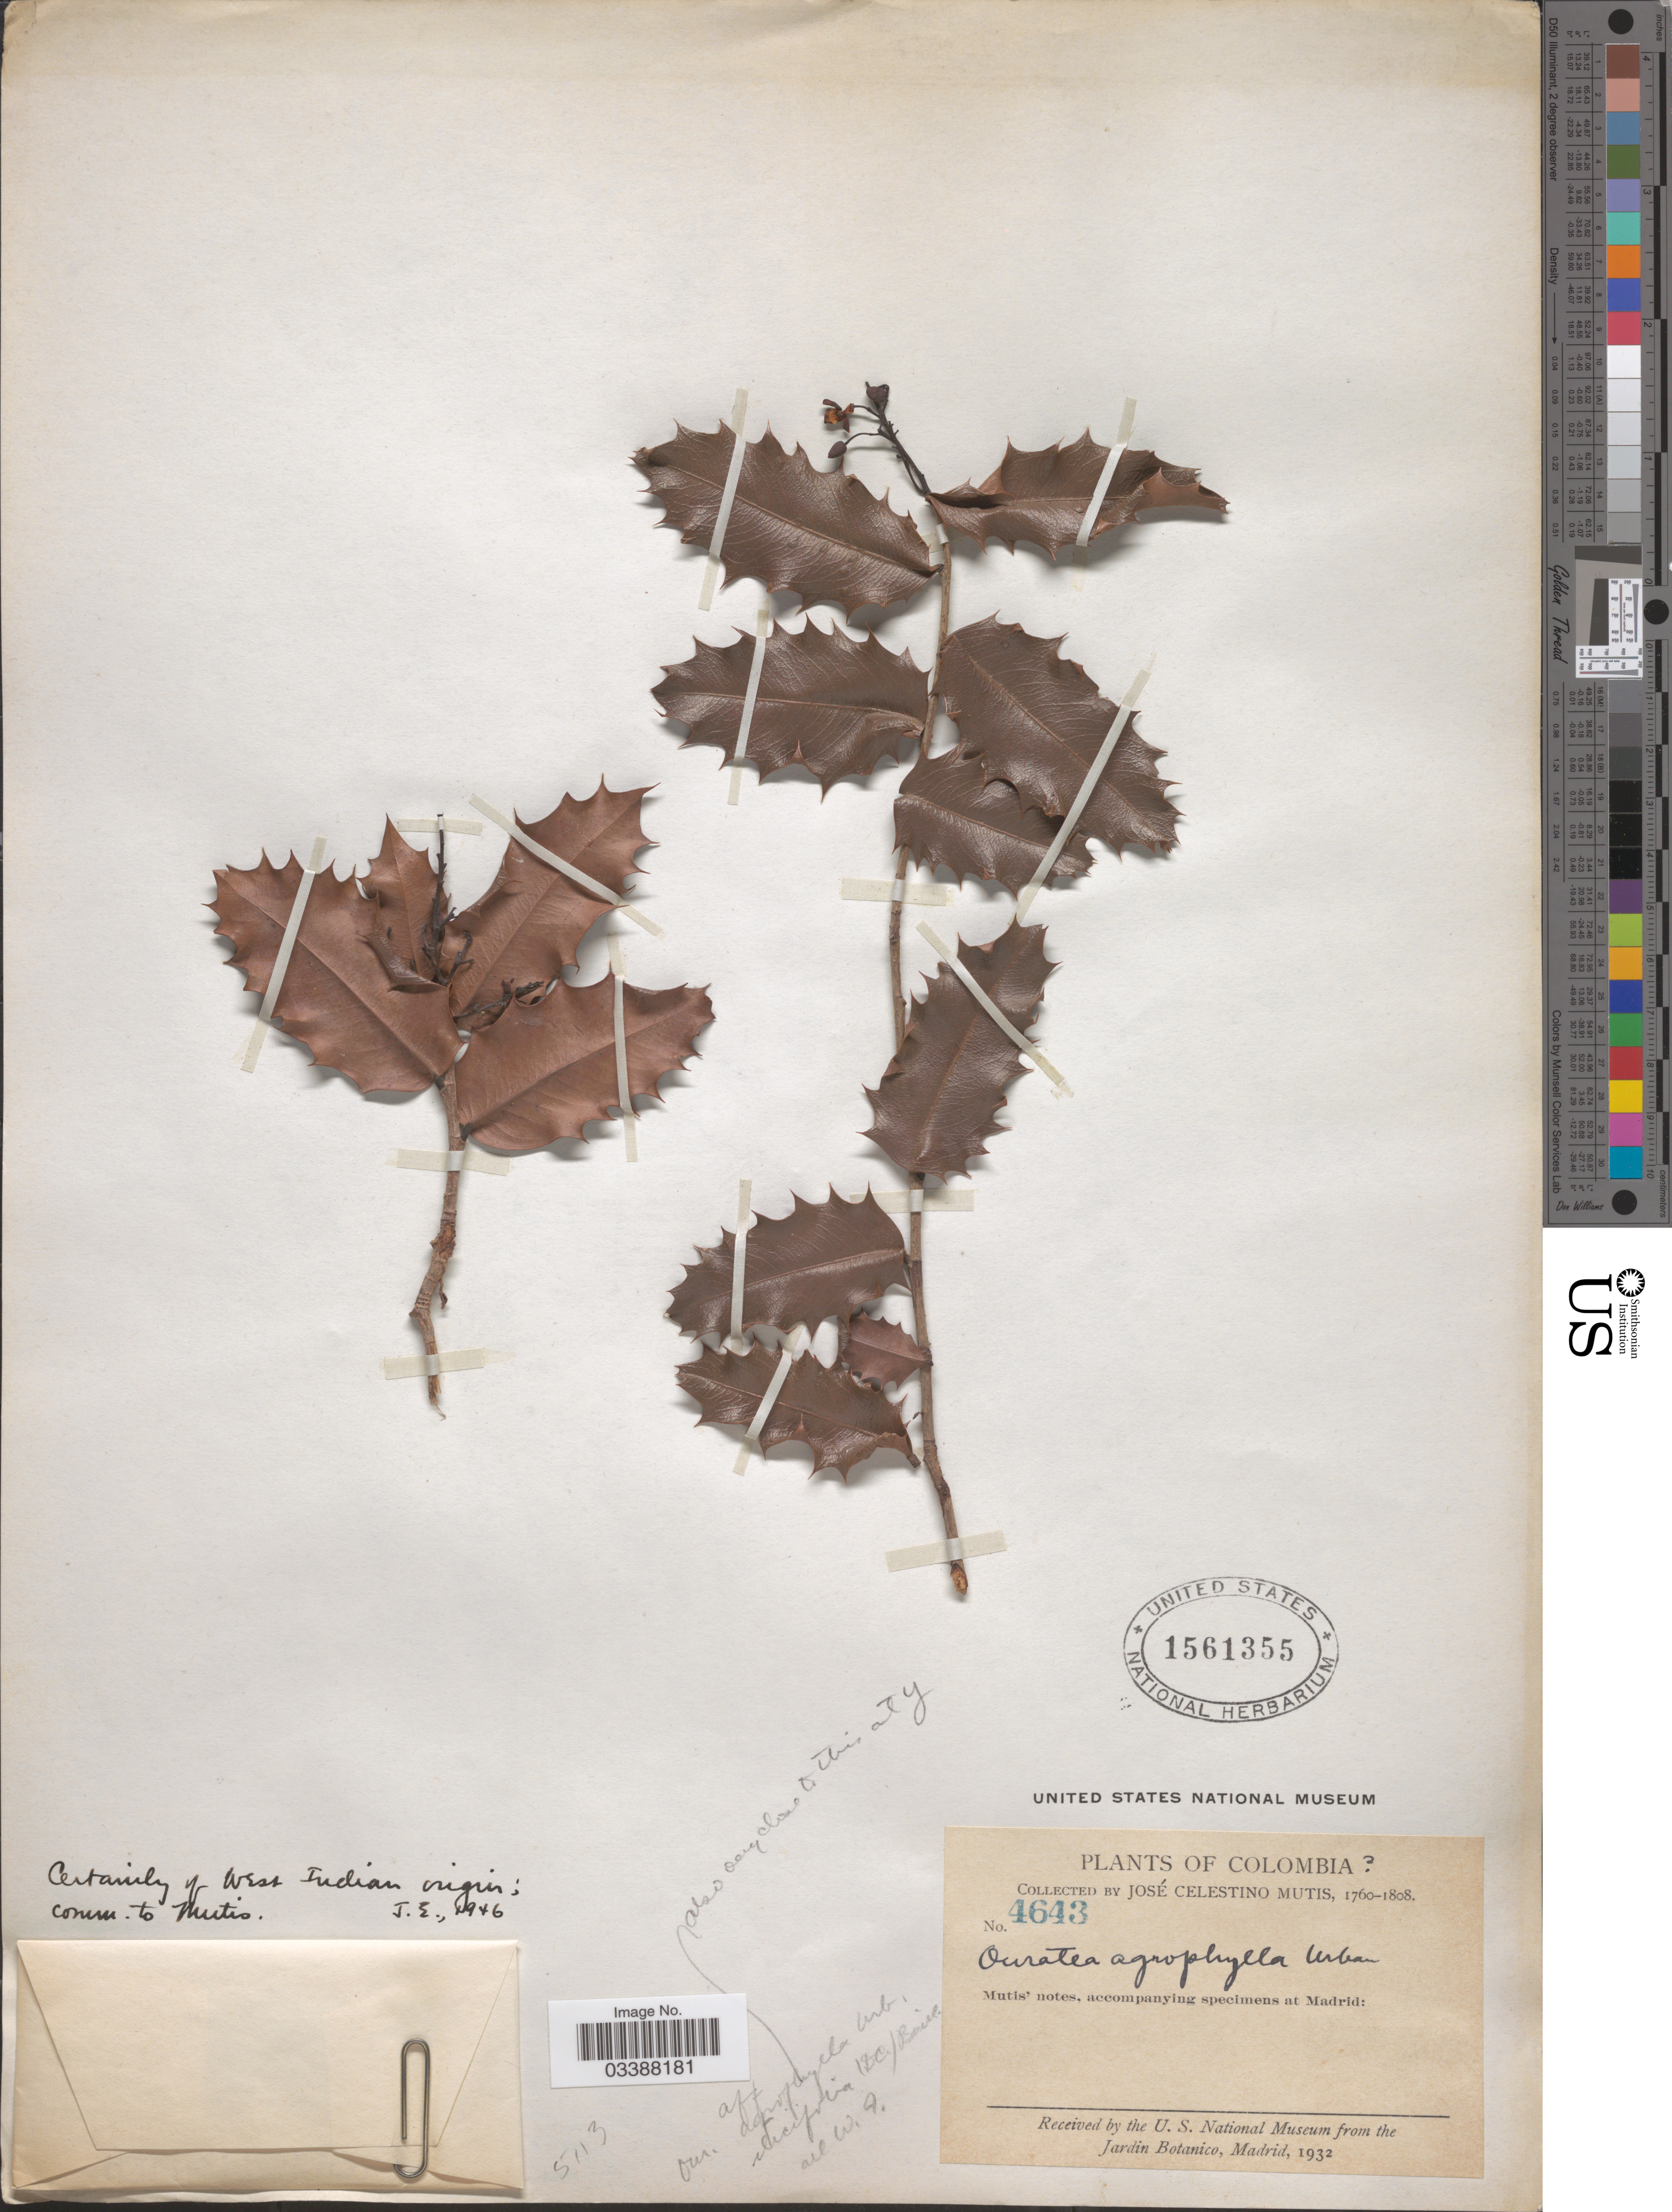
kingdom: Plantae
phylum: Tracheophyta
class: Magnoliopsida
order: Malpighiales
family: Ochnaceae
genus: Ouratea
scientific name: Ouratea agrophylla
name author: (Tiegh.) Urb.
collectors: J. C. B. Mutis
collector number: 4643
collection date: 1760/1808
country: Colombia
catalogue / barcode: US 1561355